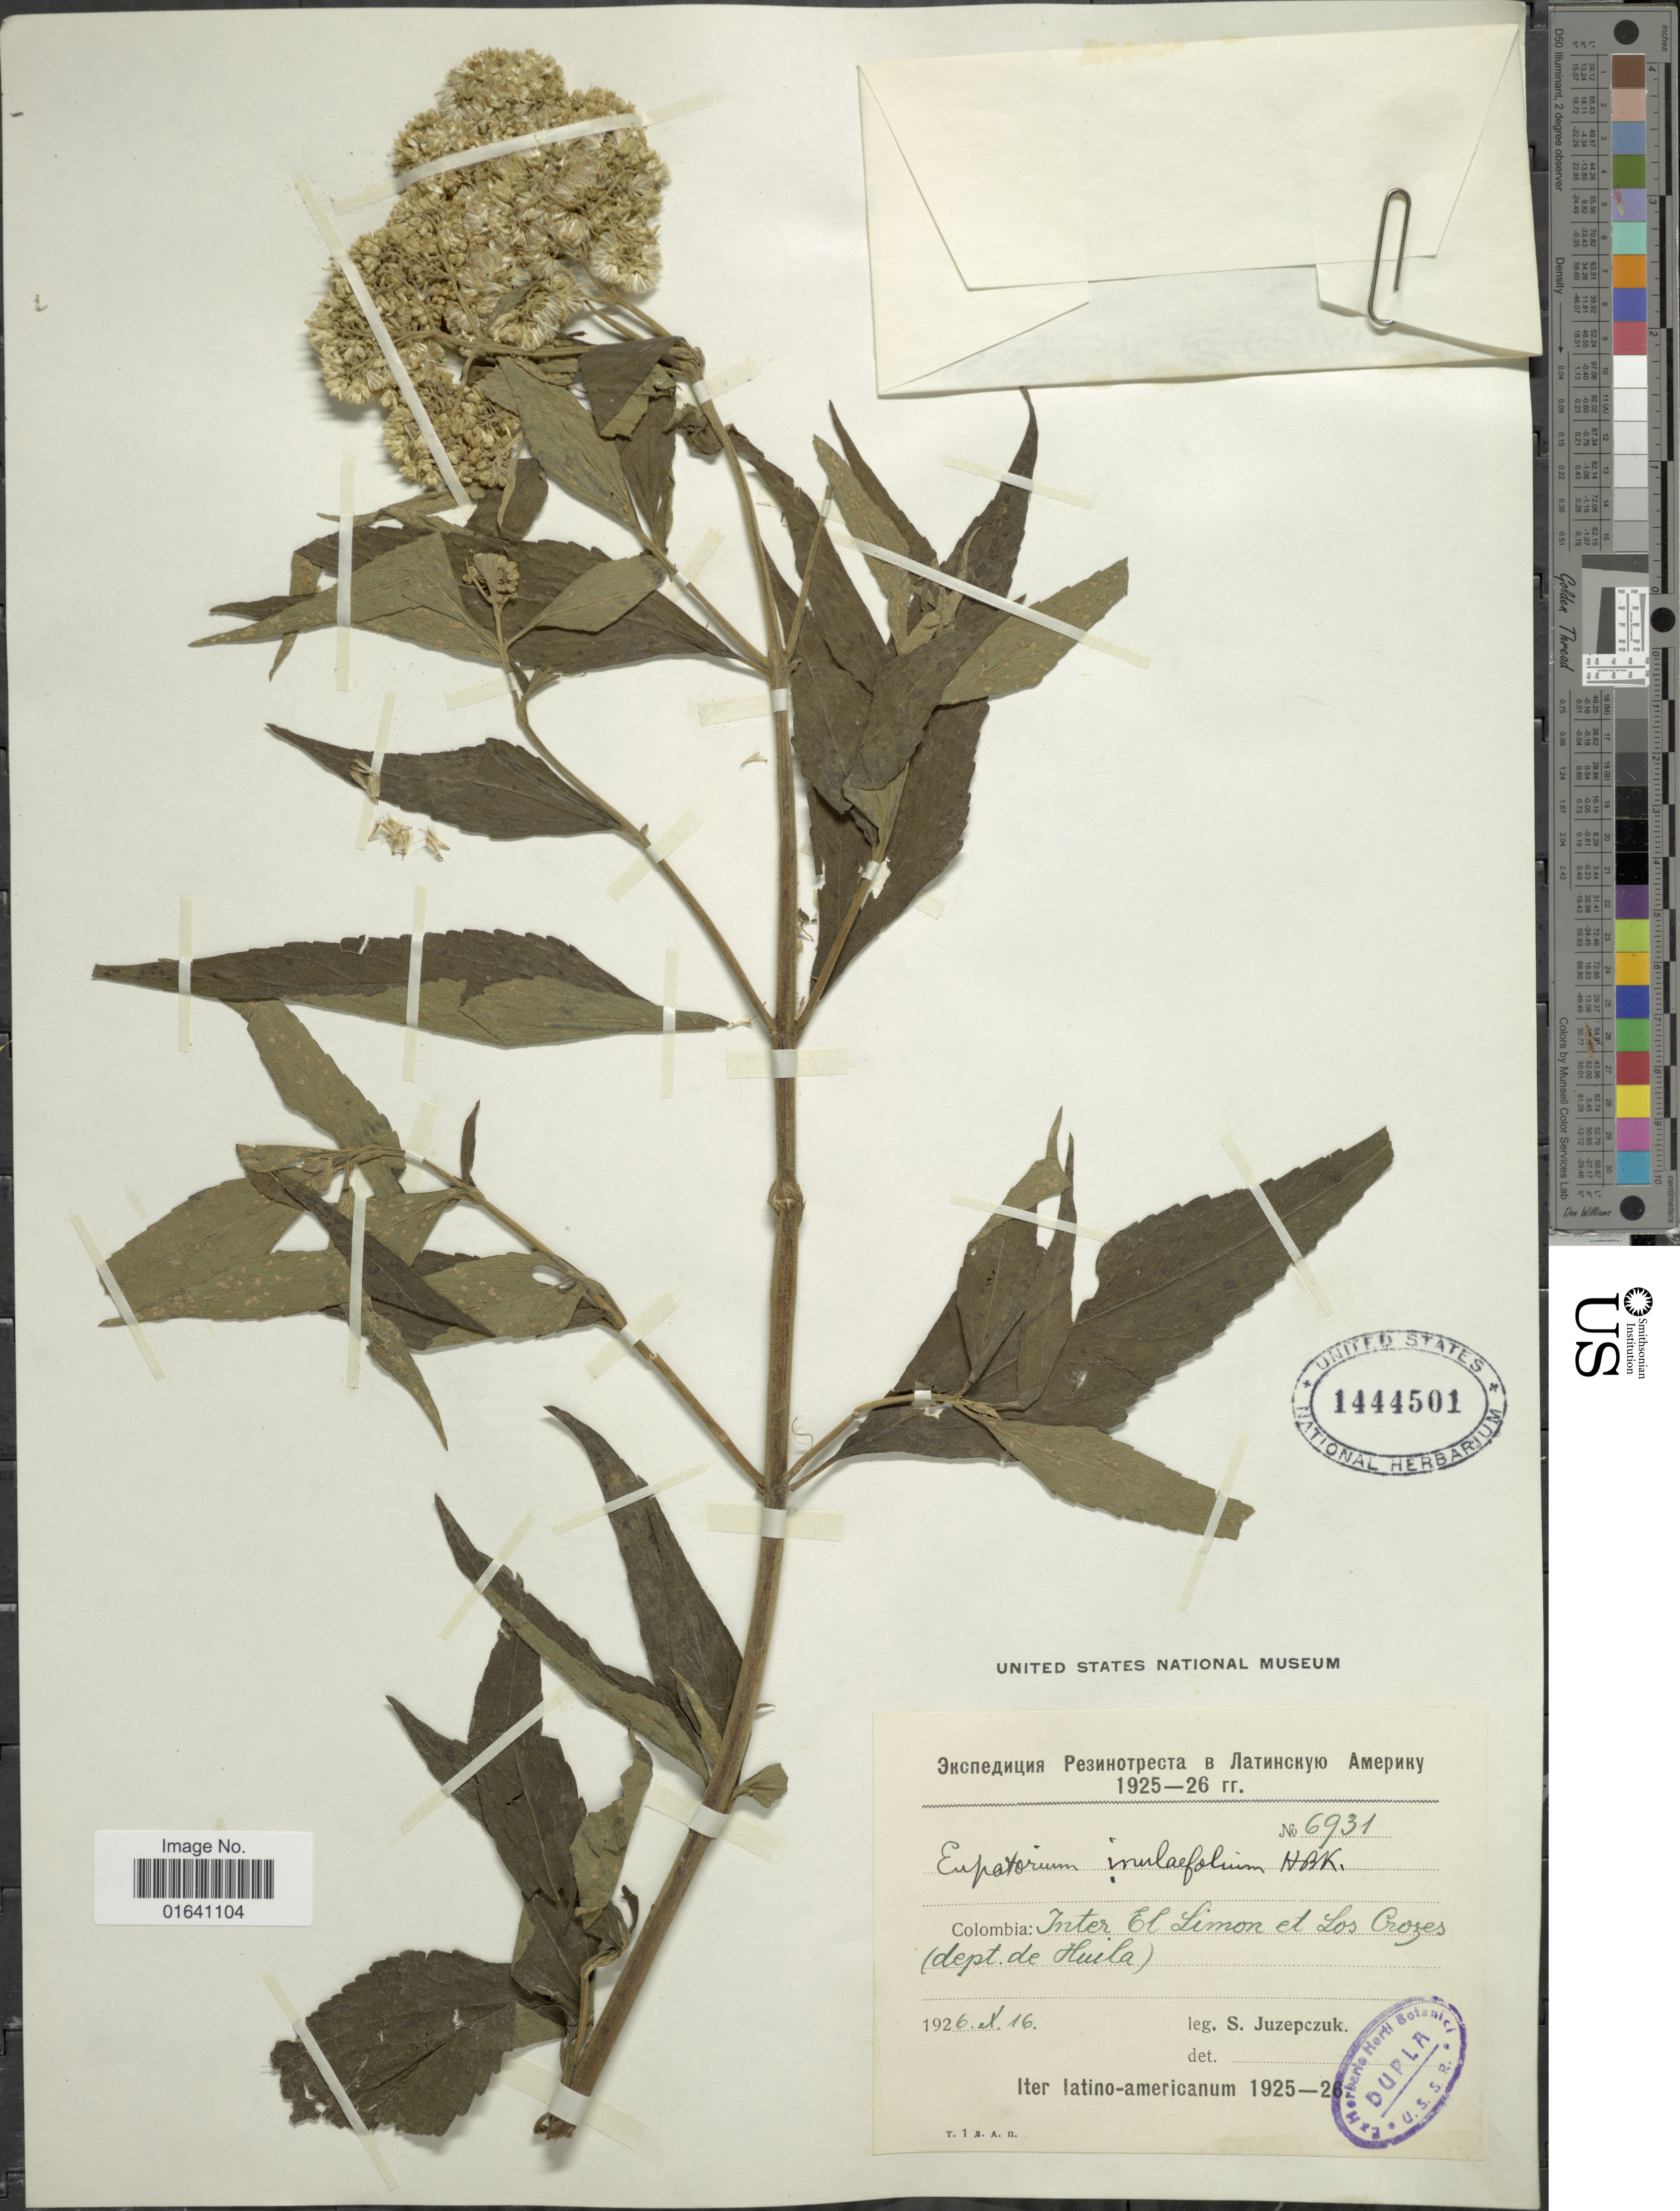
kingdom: Plantae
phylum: Tracheophyta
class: Magnoliopsida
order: Asterales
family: Asteraceae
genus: Austroeupatorium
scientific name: Austroeupatorium inulaefolium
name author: (Kunth) R.M. King & H. Rob.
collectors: S. V. Juzepczuk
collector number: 6931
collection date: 1926-10-16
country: Colombia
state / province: Huila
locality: Inter El Limon et Los Crozes (dept. de Huila)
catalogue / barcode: US 1444501